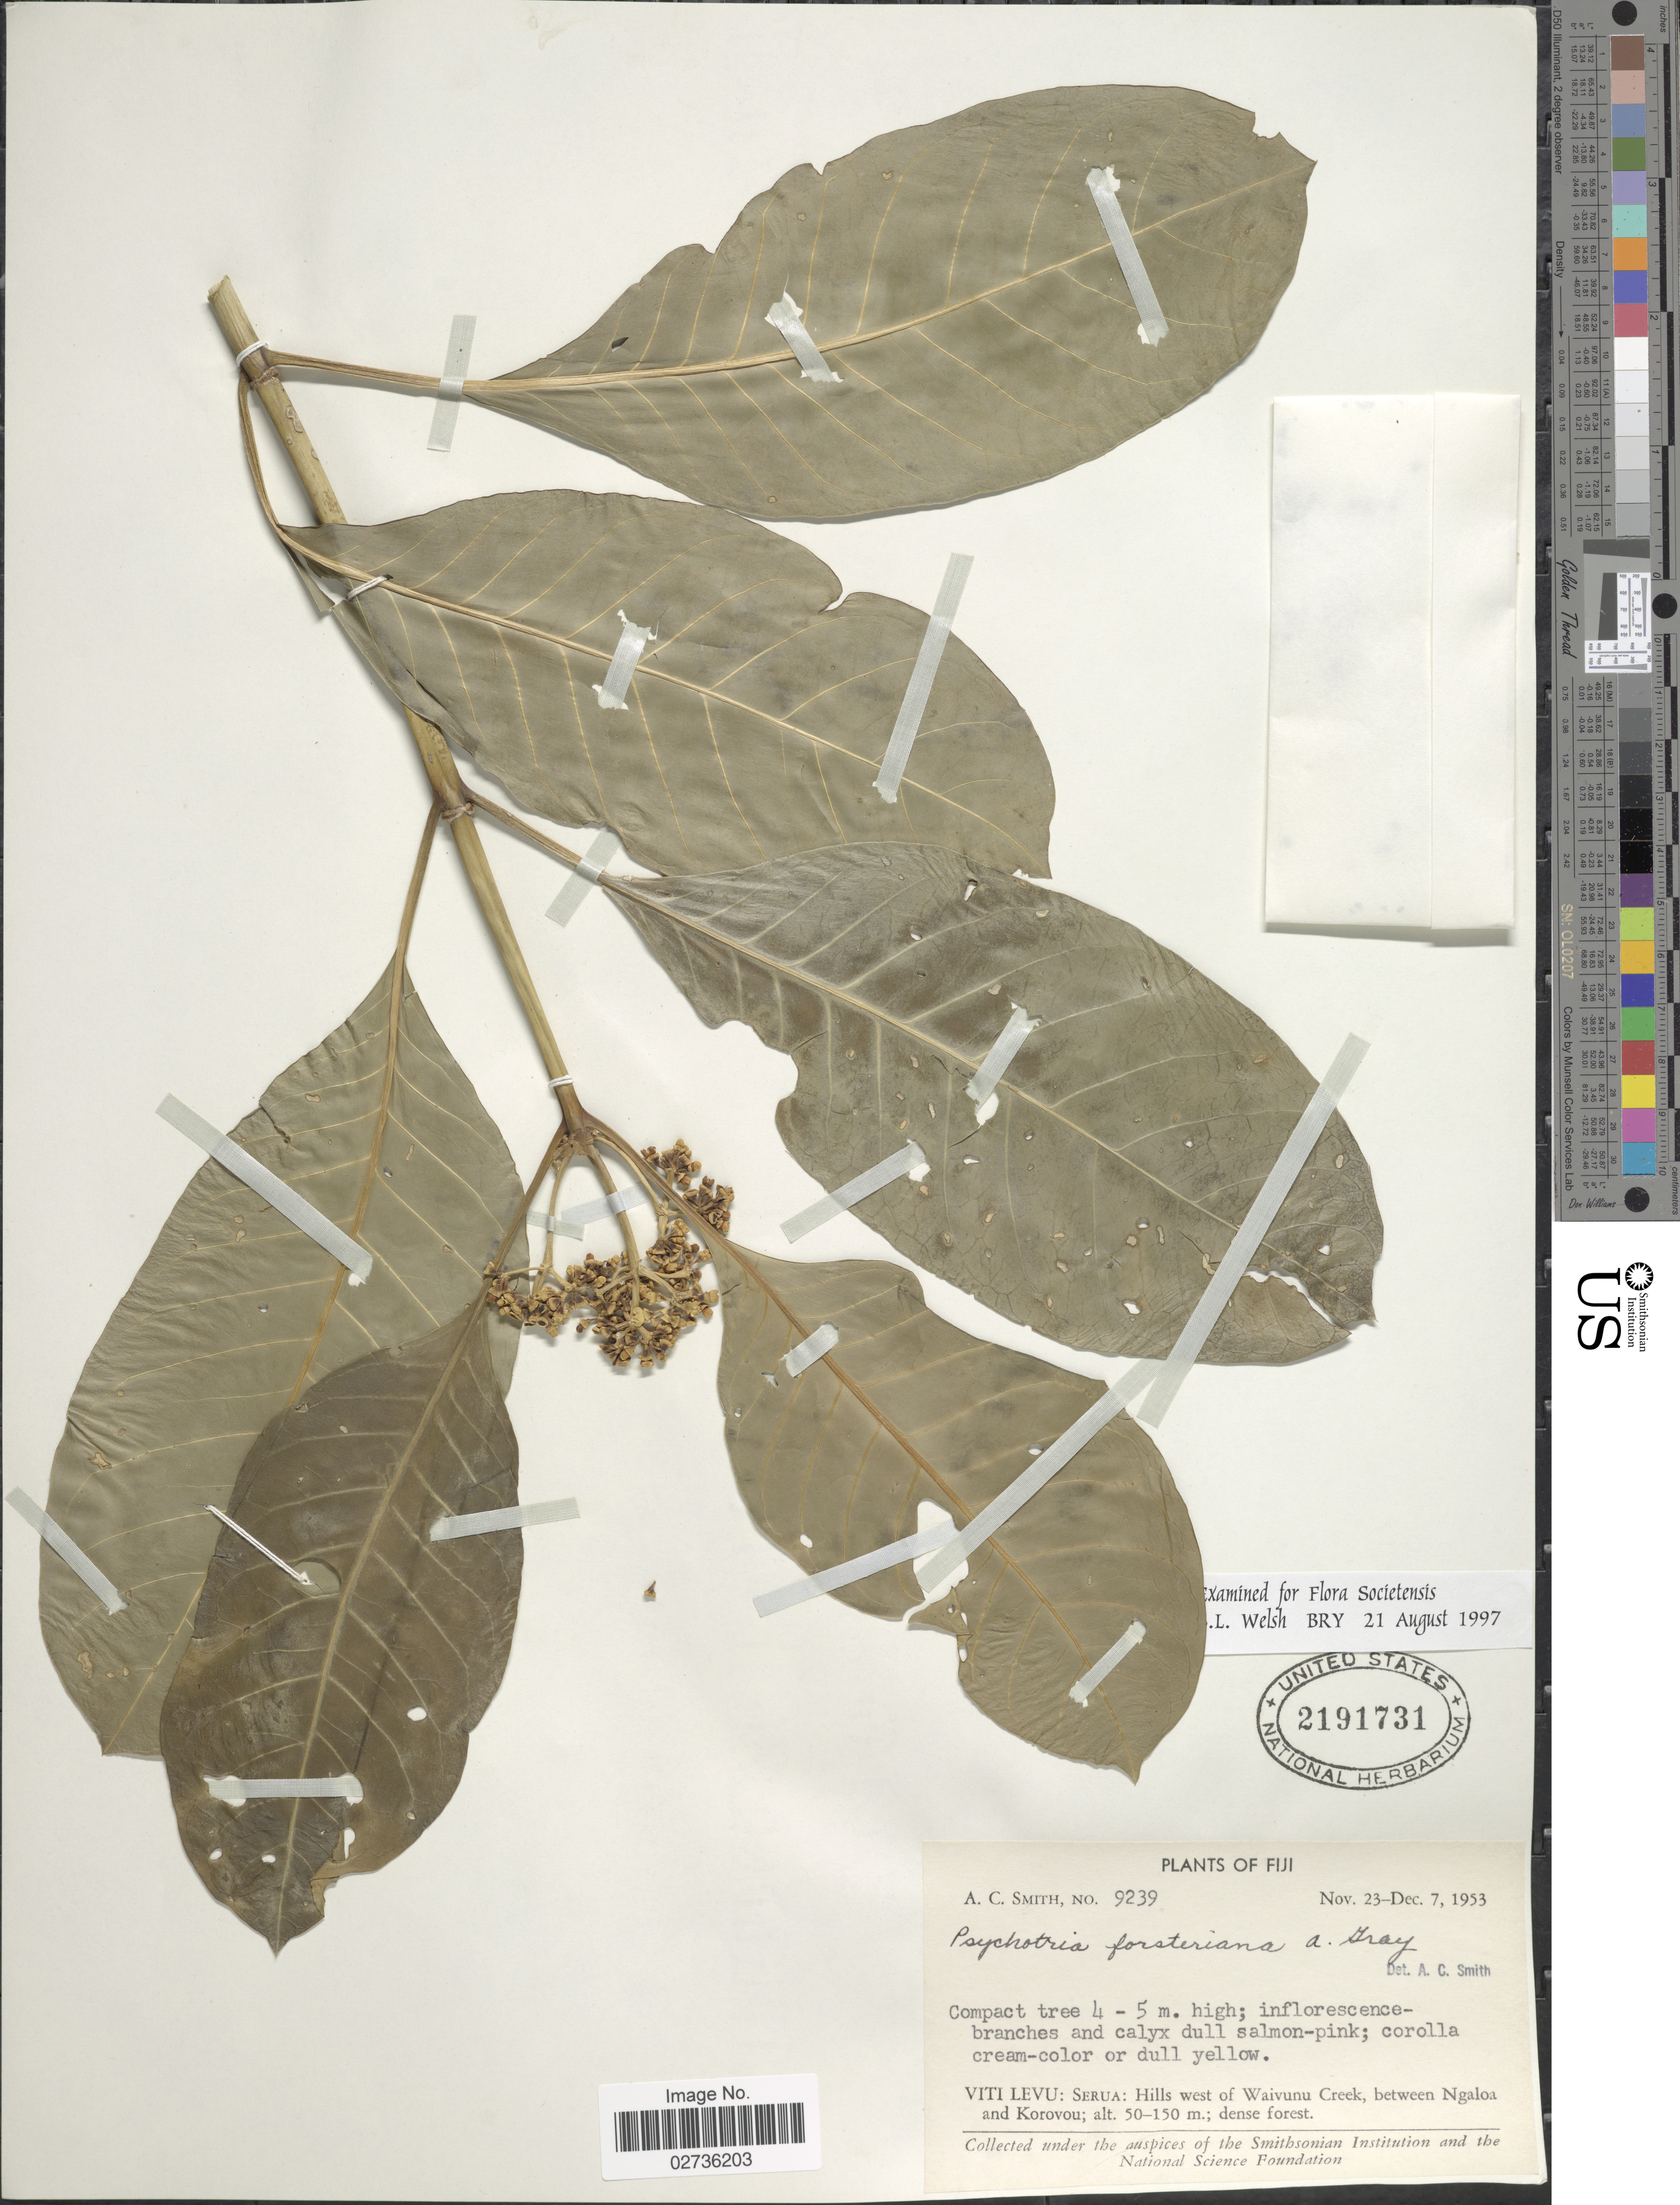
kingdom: Plantae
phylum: Tracheophyta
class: Magnoliopsida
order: Gentianales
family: Rubiaceae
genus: Psychotria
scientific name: Psychotria forsteriana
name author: A. Gray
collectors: A. C. Smith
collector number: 9239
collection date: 1953-11-23/1953-12-07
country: Fiji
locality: Viti Levu: Serua: Hills west of Waivunu Creek, between Ngaloa and Korovou.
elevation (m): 50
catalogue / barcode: US 2191731